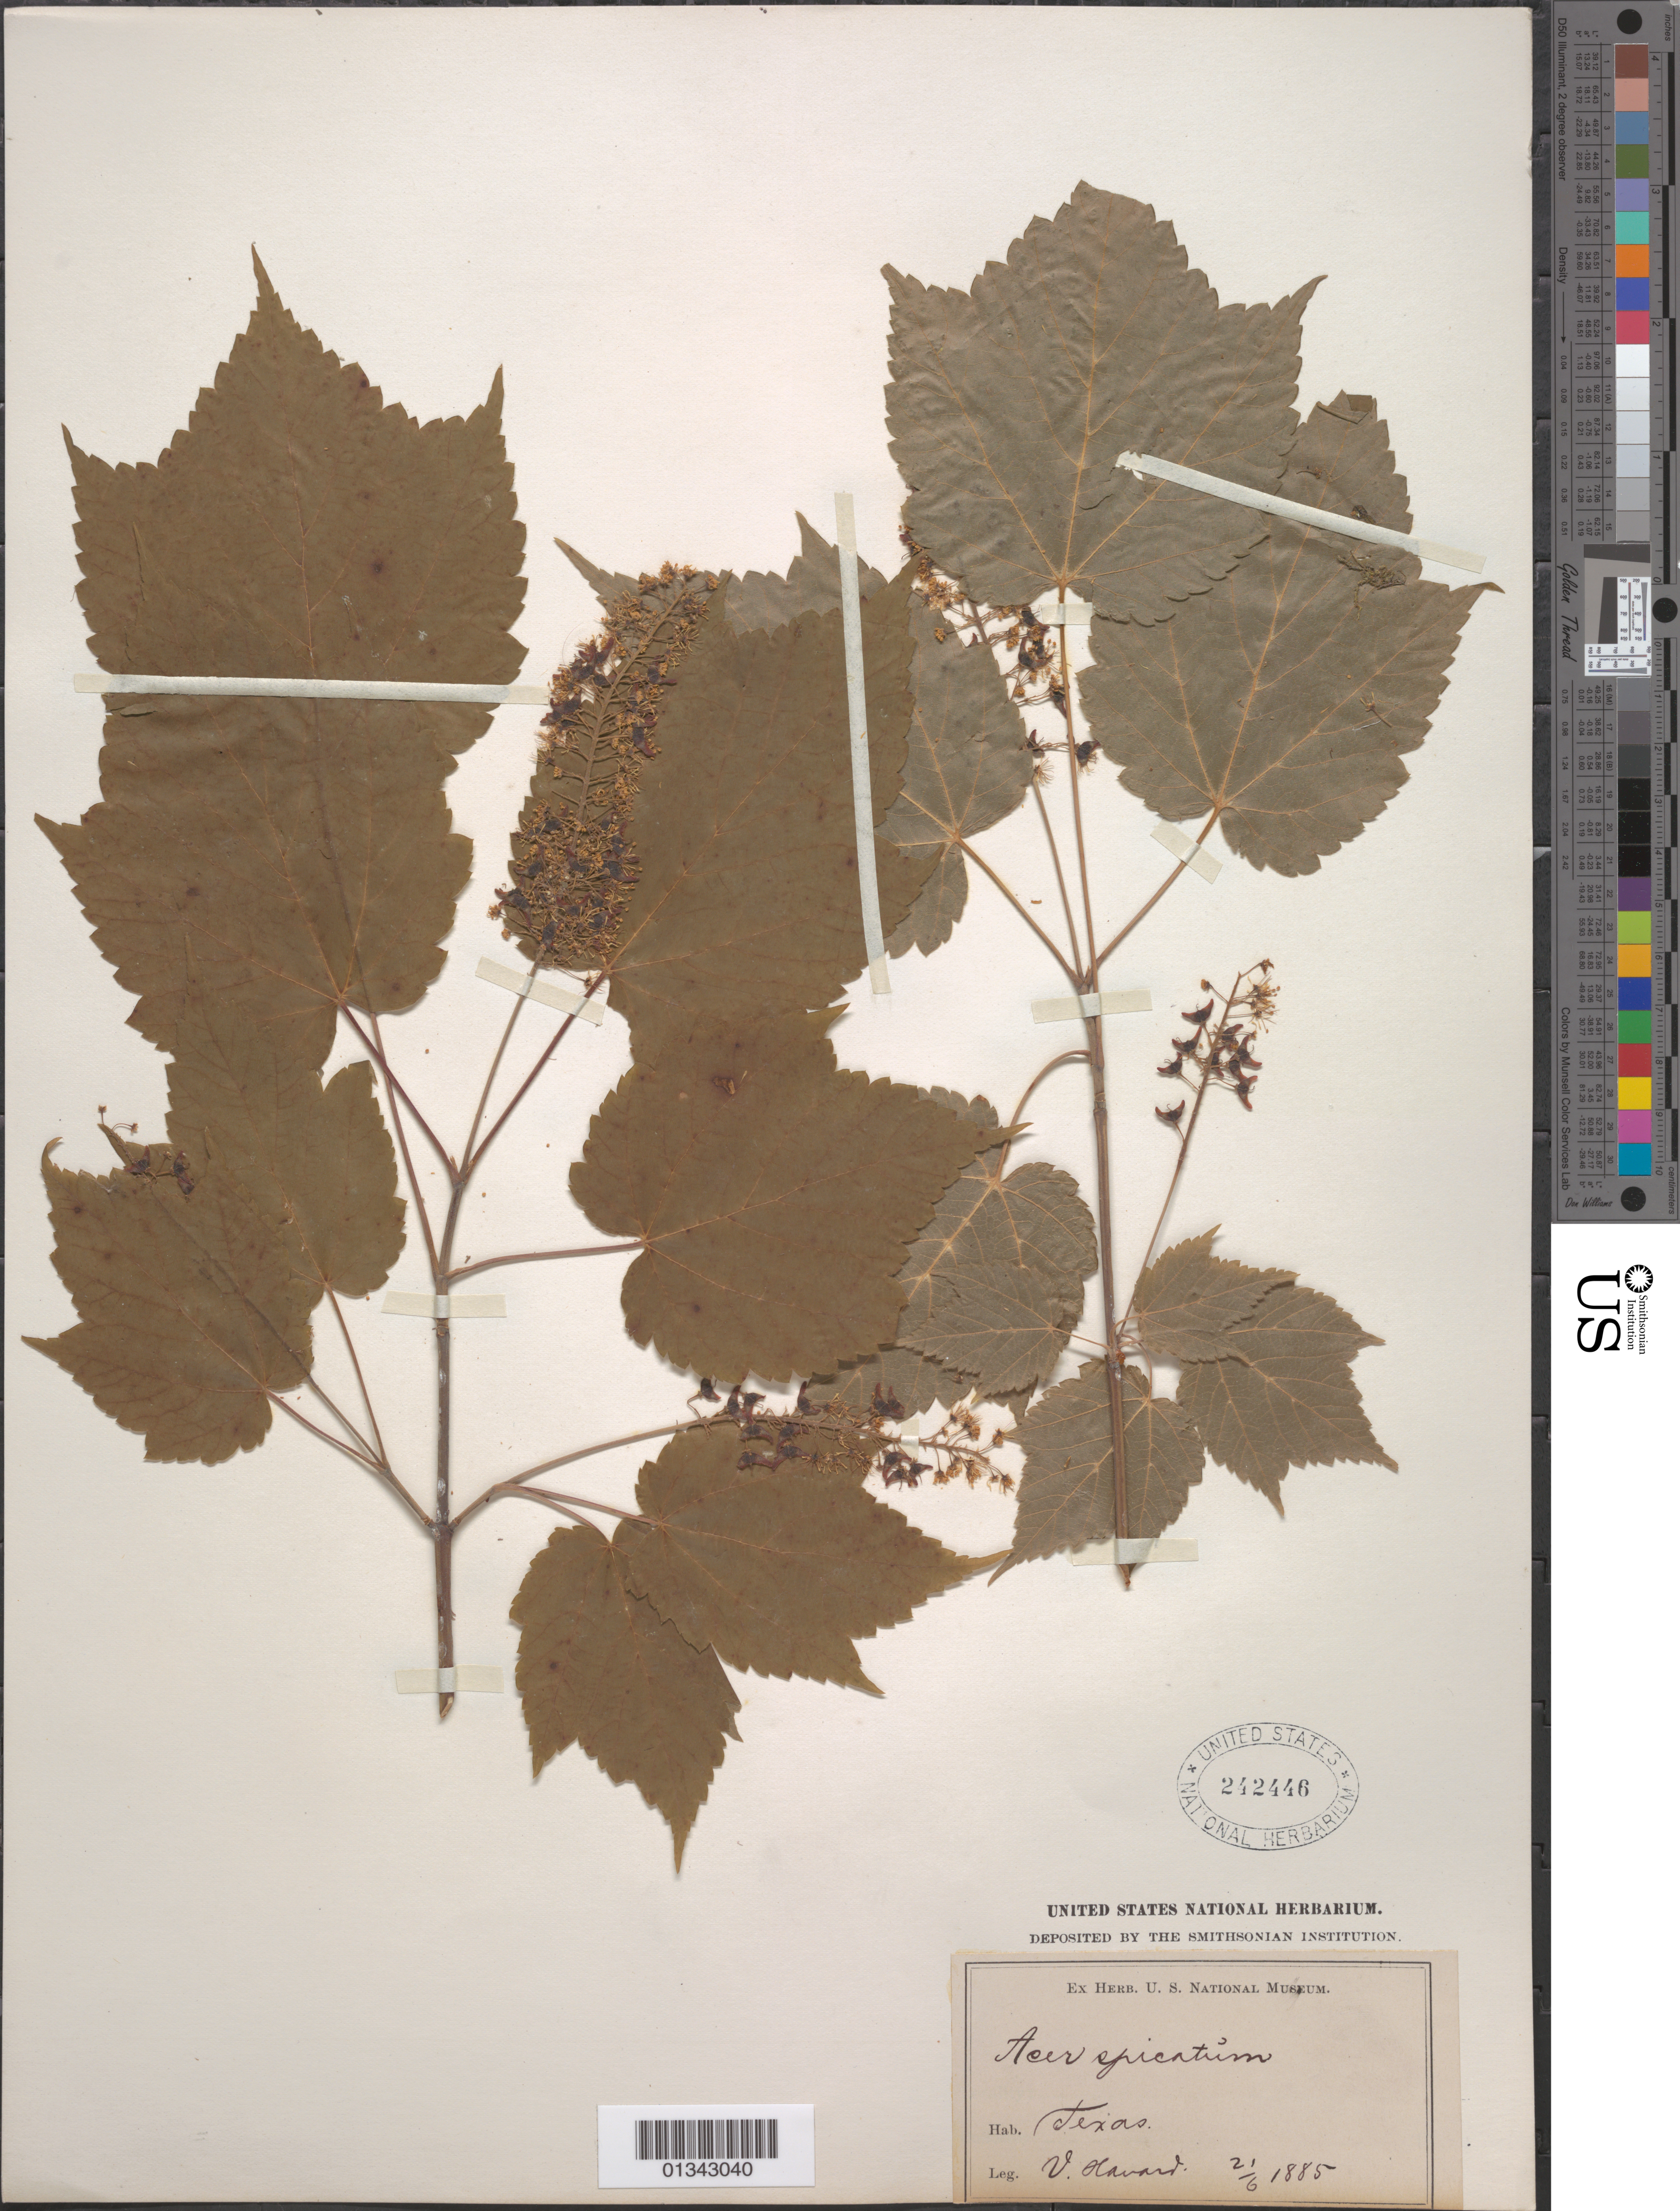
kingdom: Plantae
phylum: Tracheophyta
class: Magnoliopsida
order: Sapindales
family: Sapindaceae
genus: Acer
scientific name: Acer spicatum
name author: Lam.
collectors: V. Havard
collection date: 1885-06-21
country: United States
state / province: Texas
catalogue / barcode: US 242446